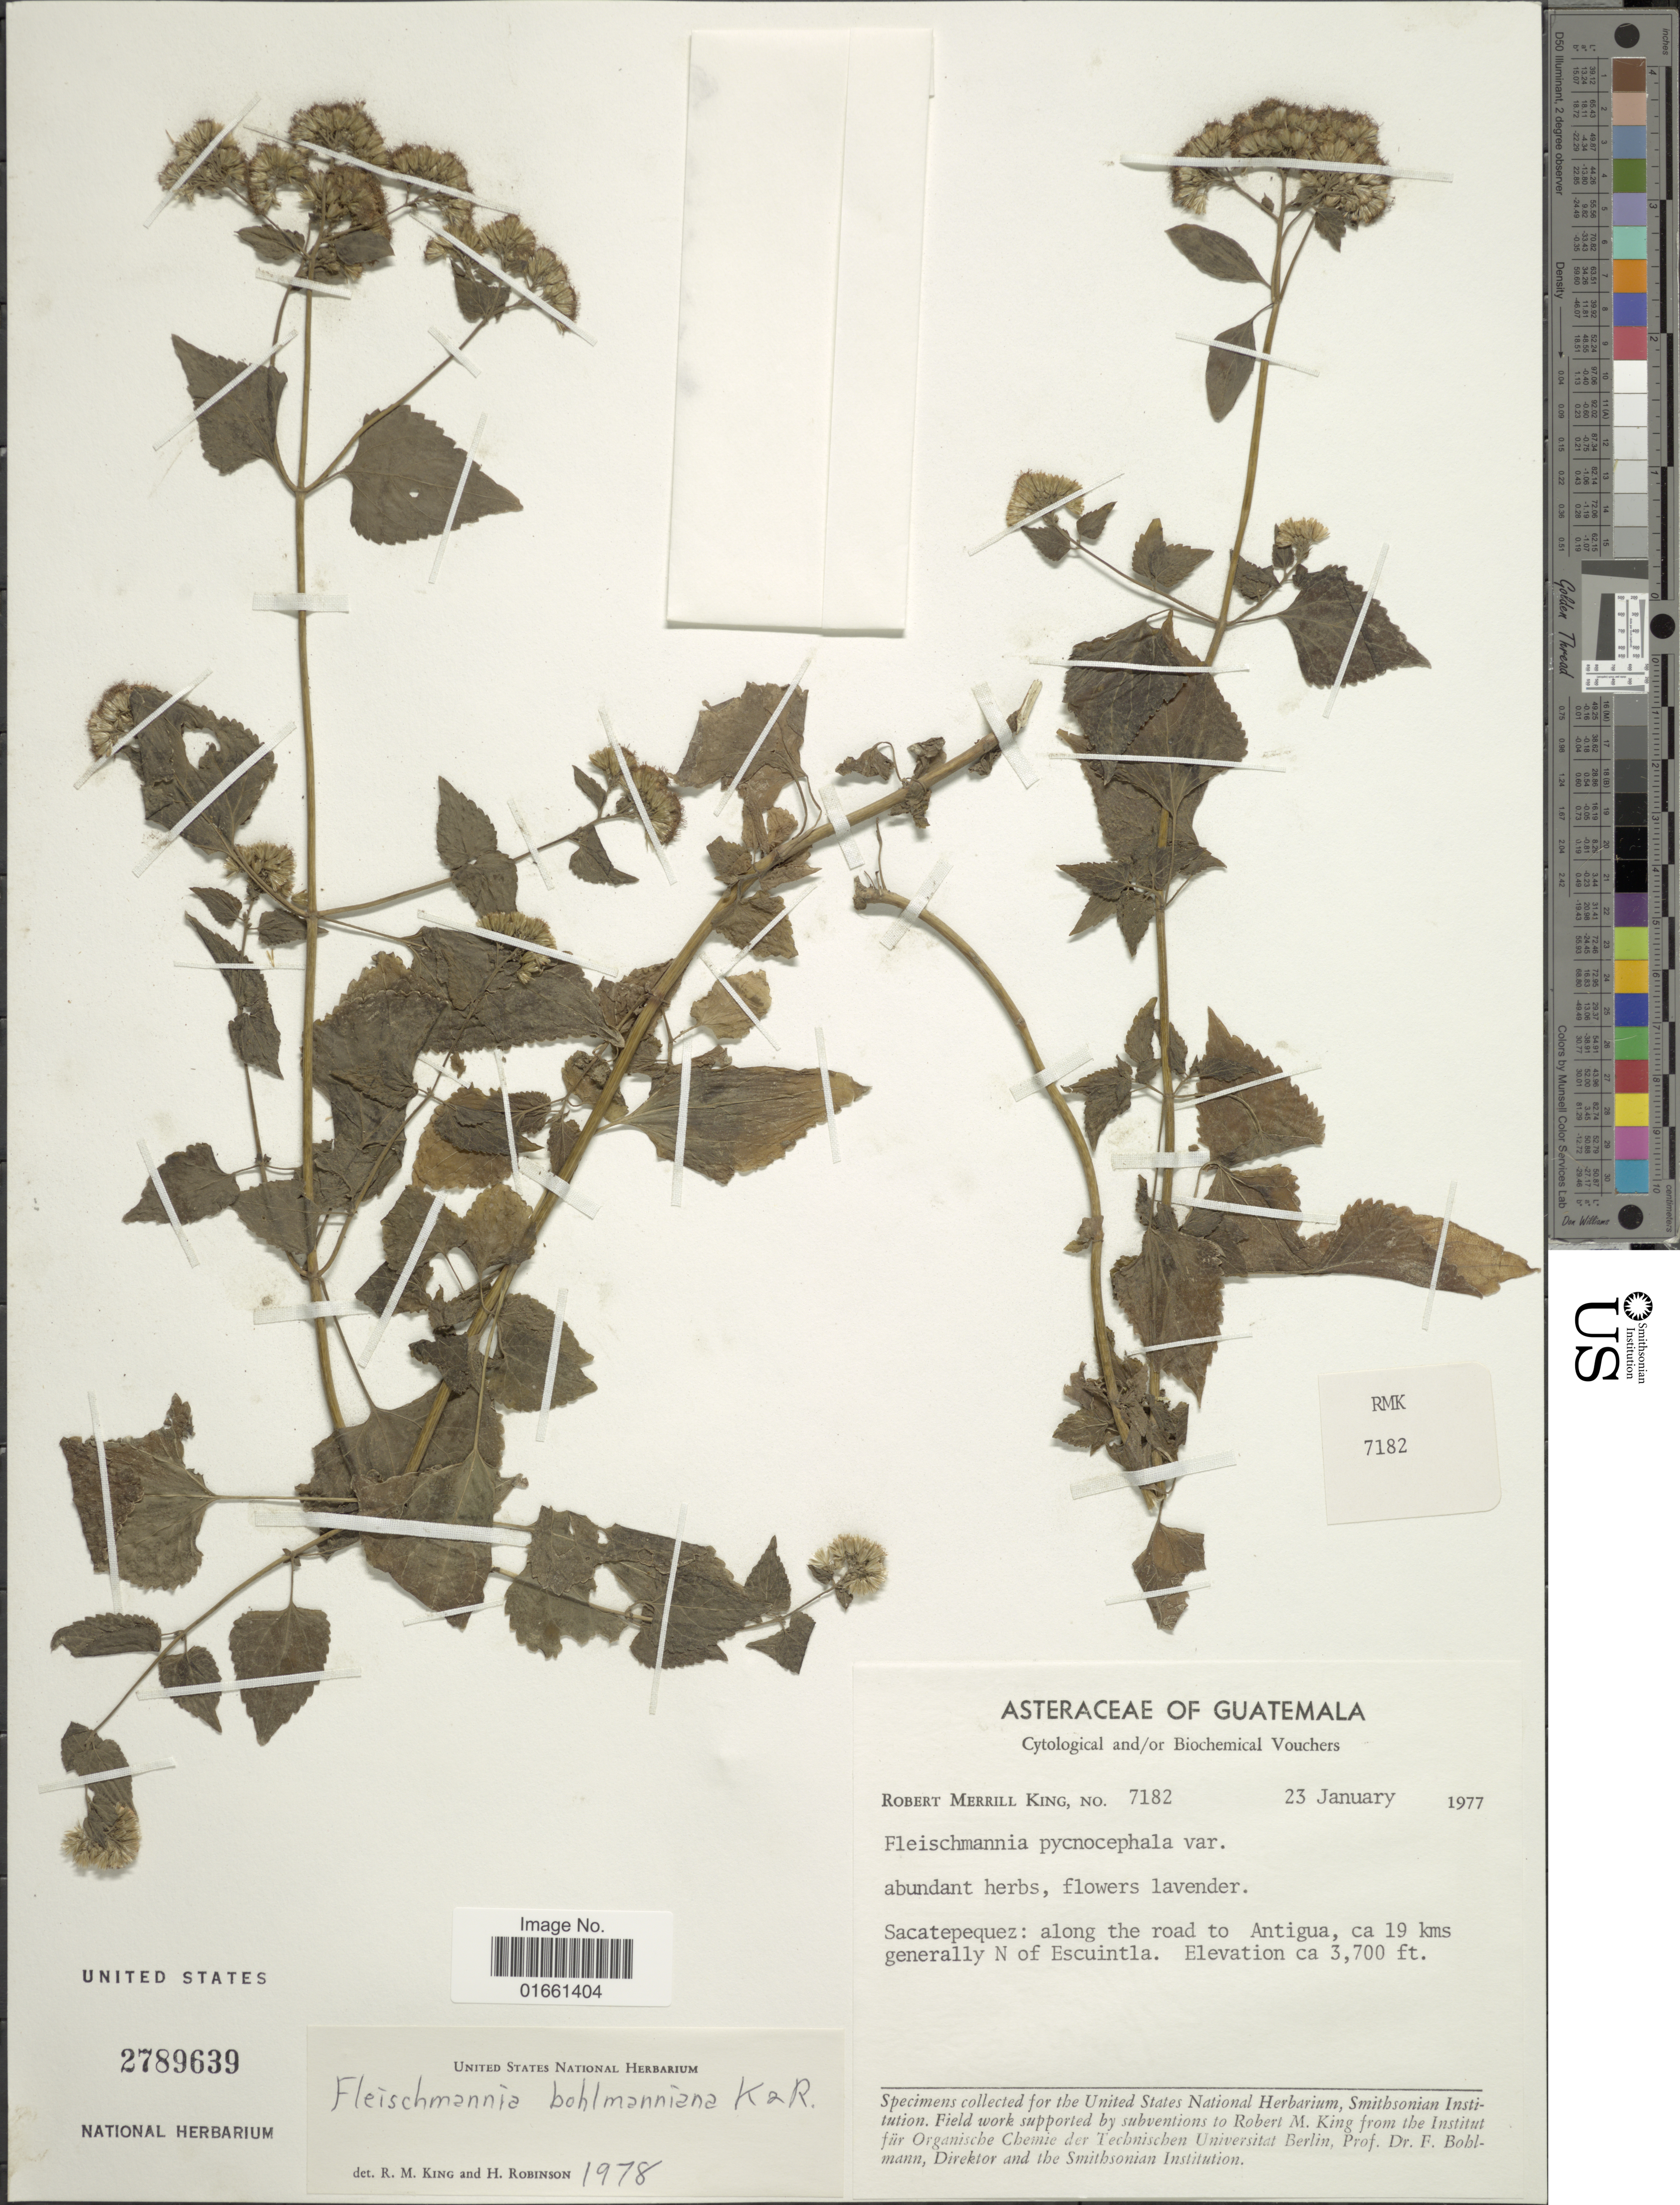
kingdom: Plantae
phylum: Tracheophyta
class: Magnoliopsida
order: Asterales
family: Asteraceae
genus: Fleischmannia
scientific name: Fleischmannia bohlmanniana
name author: R.M. King & H. Rob.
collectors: R. M. King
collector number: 7182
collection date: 1977-07-23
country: Guatemala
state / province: Sacatepéquez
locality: Along the road to Antigua, ca 19 kms generally N of Escuintla.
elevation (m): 1128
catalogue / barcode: US 2789639